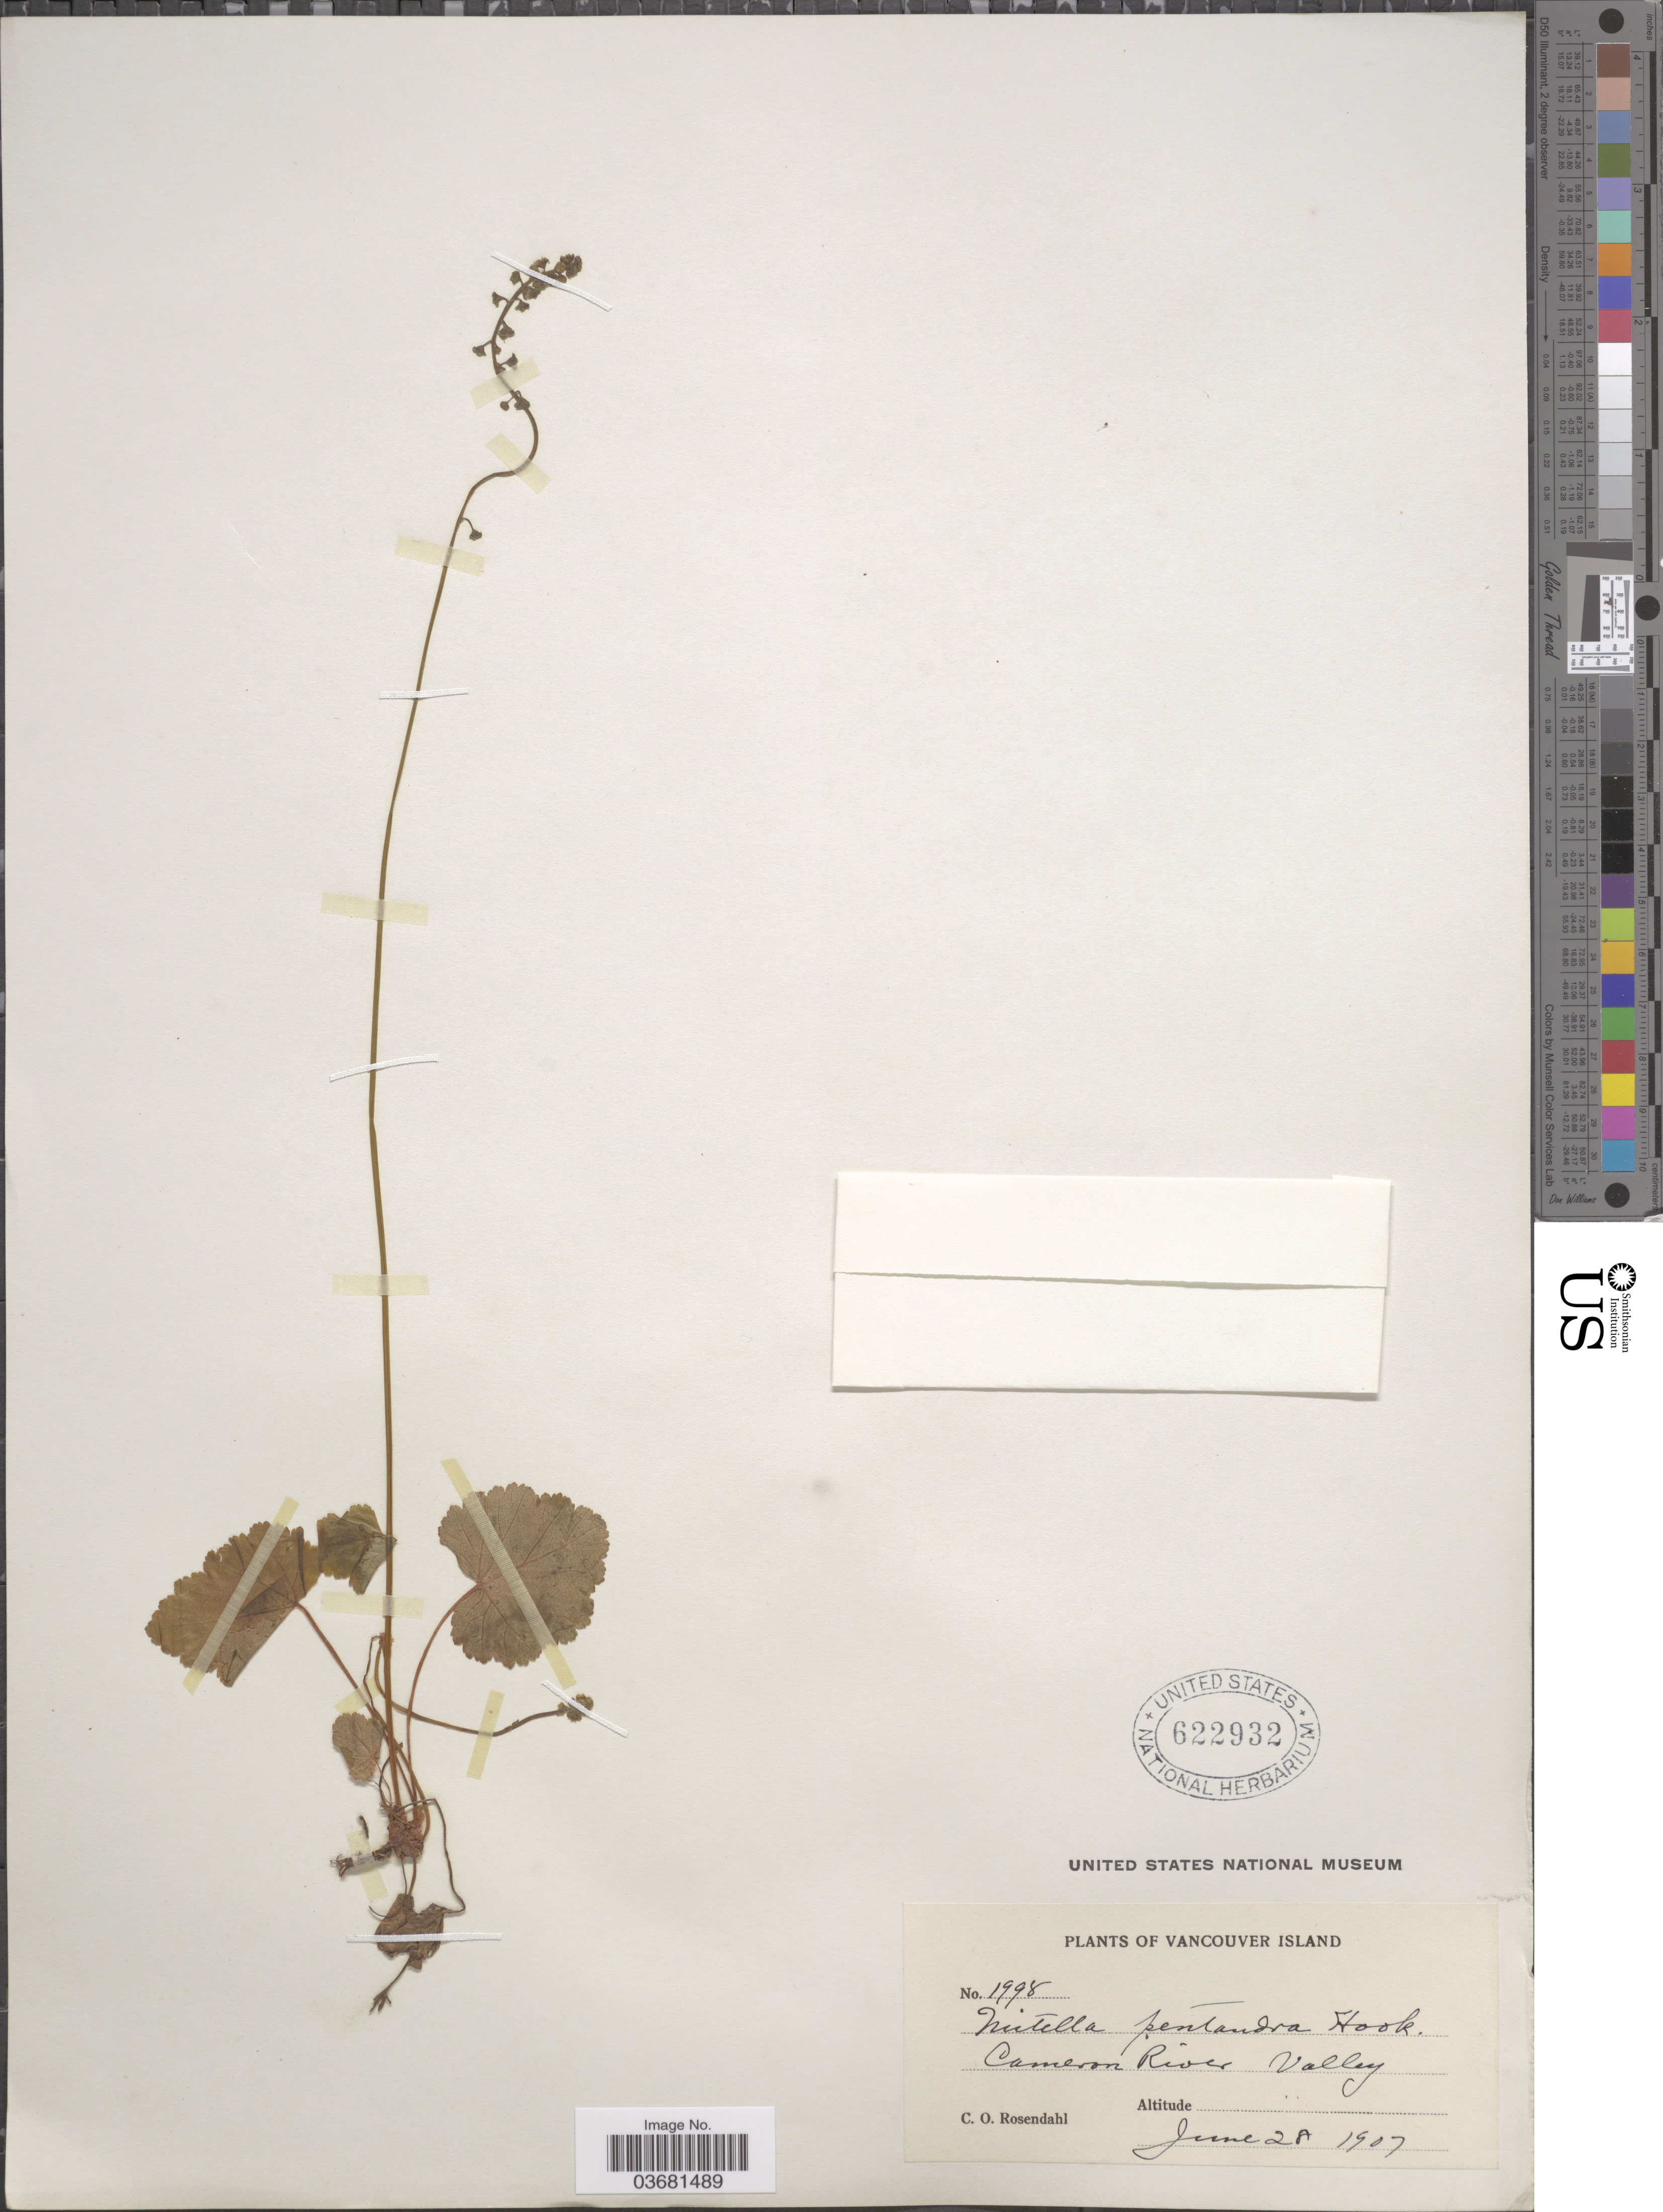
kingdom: Plantae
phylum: Tracheophyta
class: Magnoliopsida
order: Saxifragales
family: Saxifragaceae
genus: Mitella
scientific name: Mitella pentandra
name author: Hook.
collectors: C. O. Rosendahl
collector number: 1998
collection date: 1907-06-28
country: Canada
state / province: British Columbia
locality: Vancouver Island. Cameron River Valley.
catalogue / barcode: US 622932